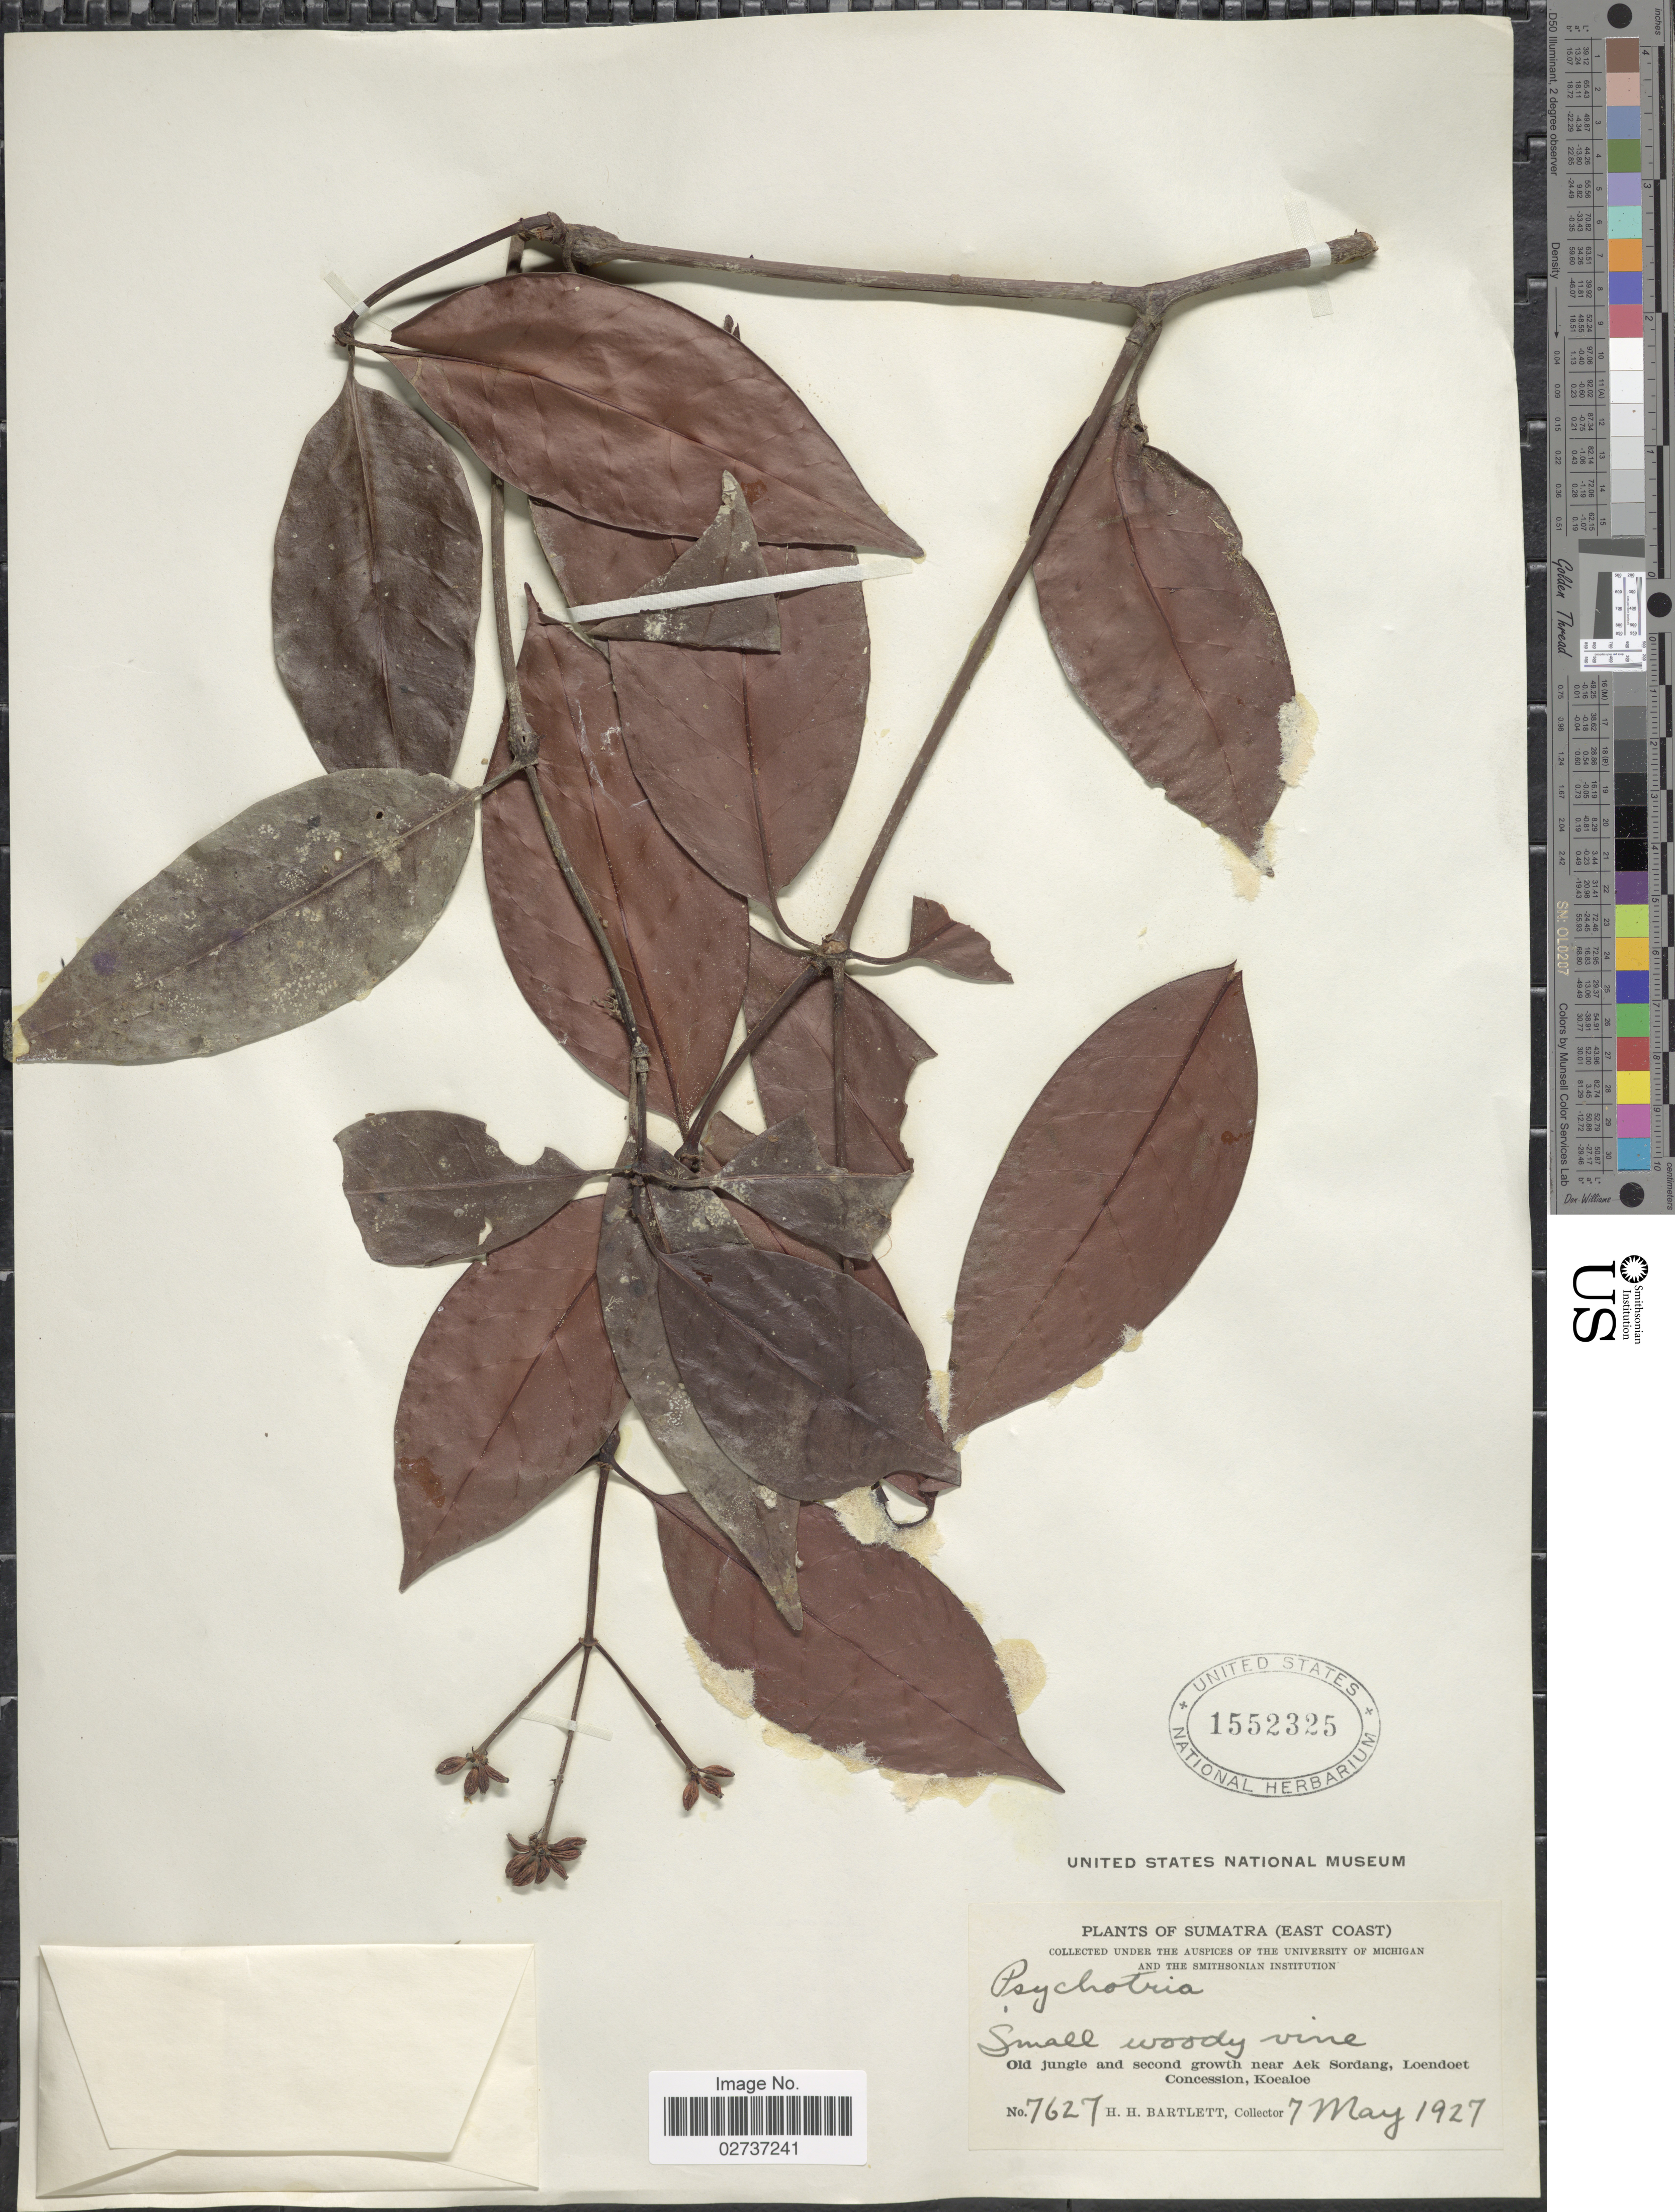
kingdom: Plantae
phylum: Tracheophyta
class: Magnoliopsida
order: Gentianales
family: Rubiaceae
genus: Psychotria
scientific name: Psychotria sp.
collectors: H. H. Bartlett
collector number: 7627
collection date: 1927-05-07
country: Indonesia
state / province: Sumatra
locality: East Coast, Old jungle and second growth near Aek Sordang, Loendoet Concession, Koealoe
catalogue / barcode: US 1552325